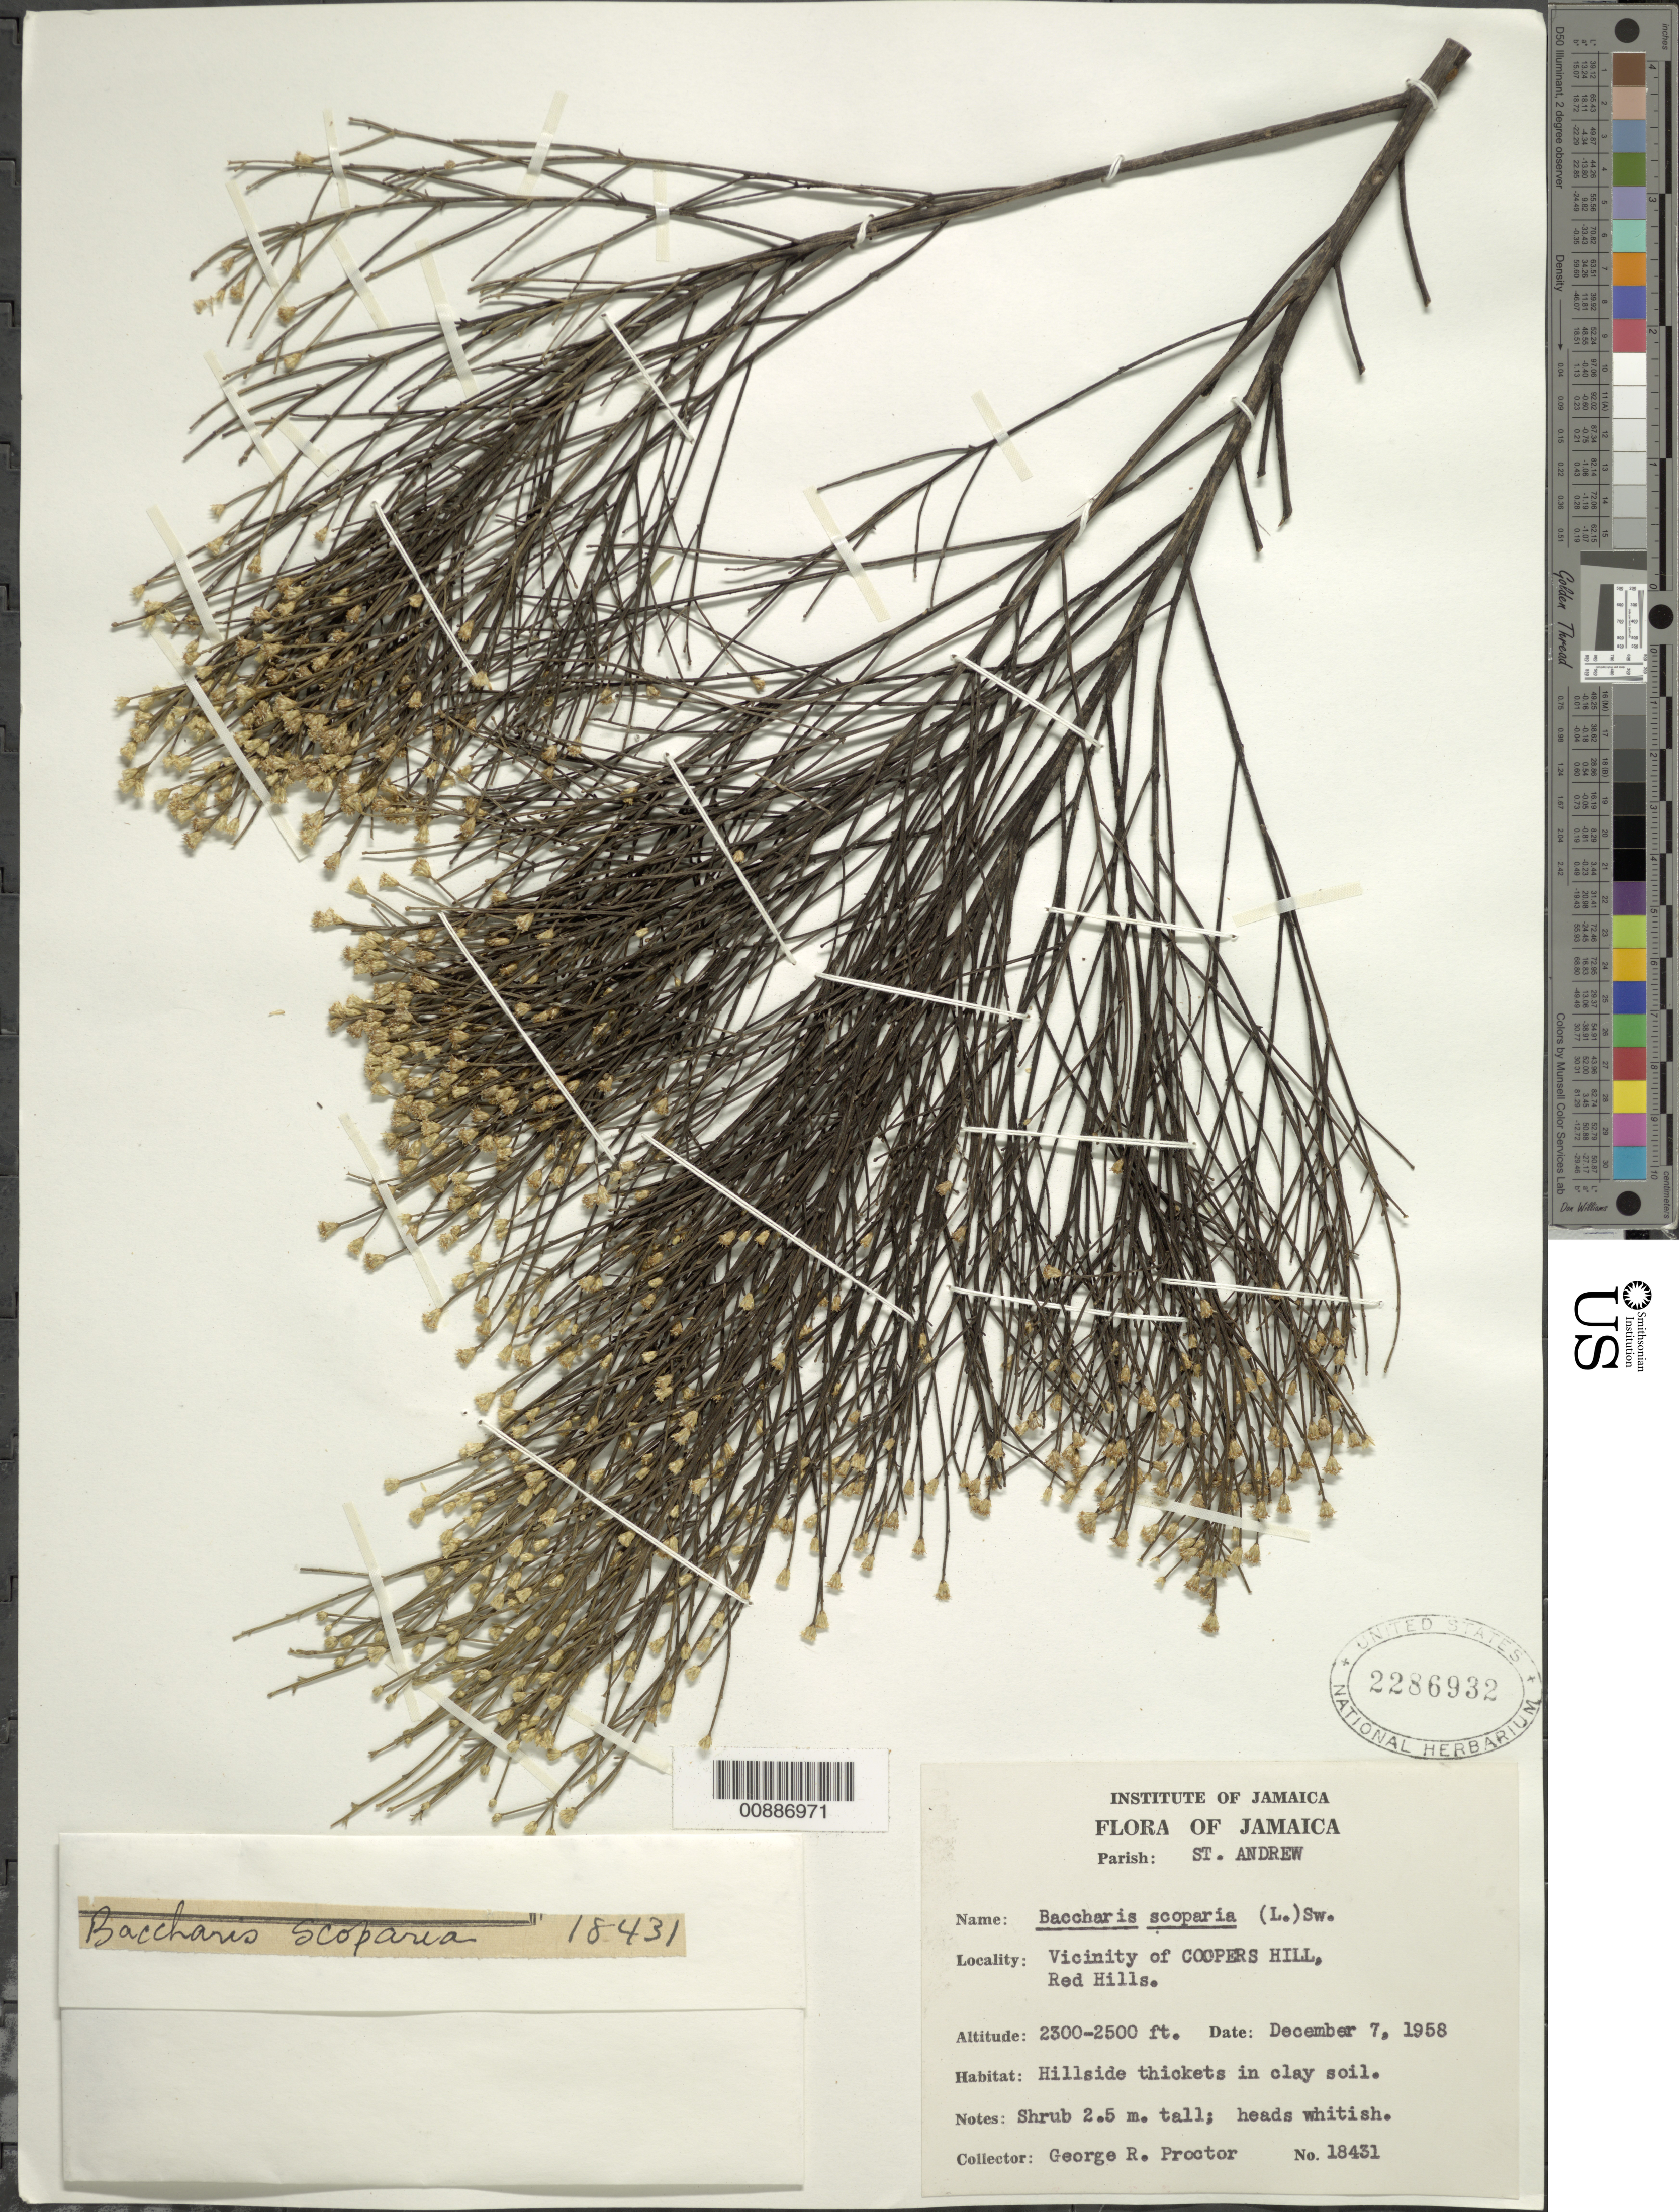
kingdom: Plantae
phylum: Tracheophyta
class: Magnoliopsida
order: Asterales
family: Asteraceae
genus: Baccharis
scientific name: Baccharis scoparia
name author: (L.) Sw.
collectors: G. R. Proctor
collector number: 18431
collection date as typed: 07 Dec 1958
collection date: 1958-12-07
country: Jamaica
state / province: Saint Andrew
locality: Vicinity of Coopers Hill, Red Hills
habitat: Hillside thickets, in clay soil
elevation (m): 701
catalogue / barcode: US 2286932